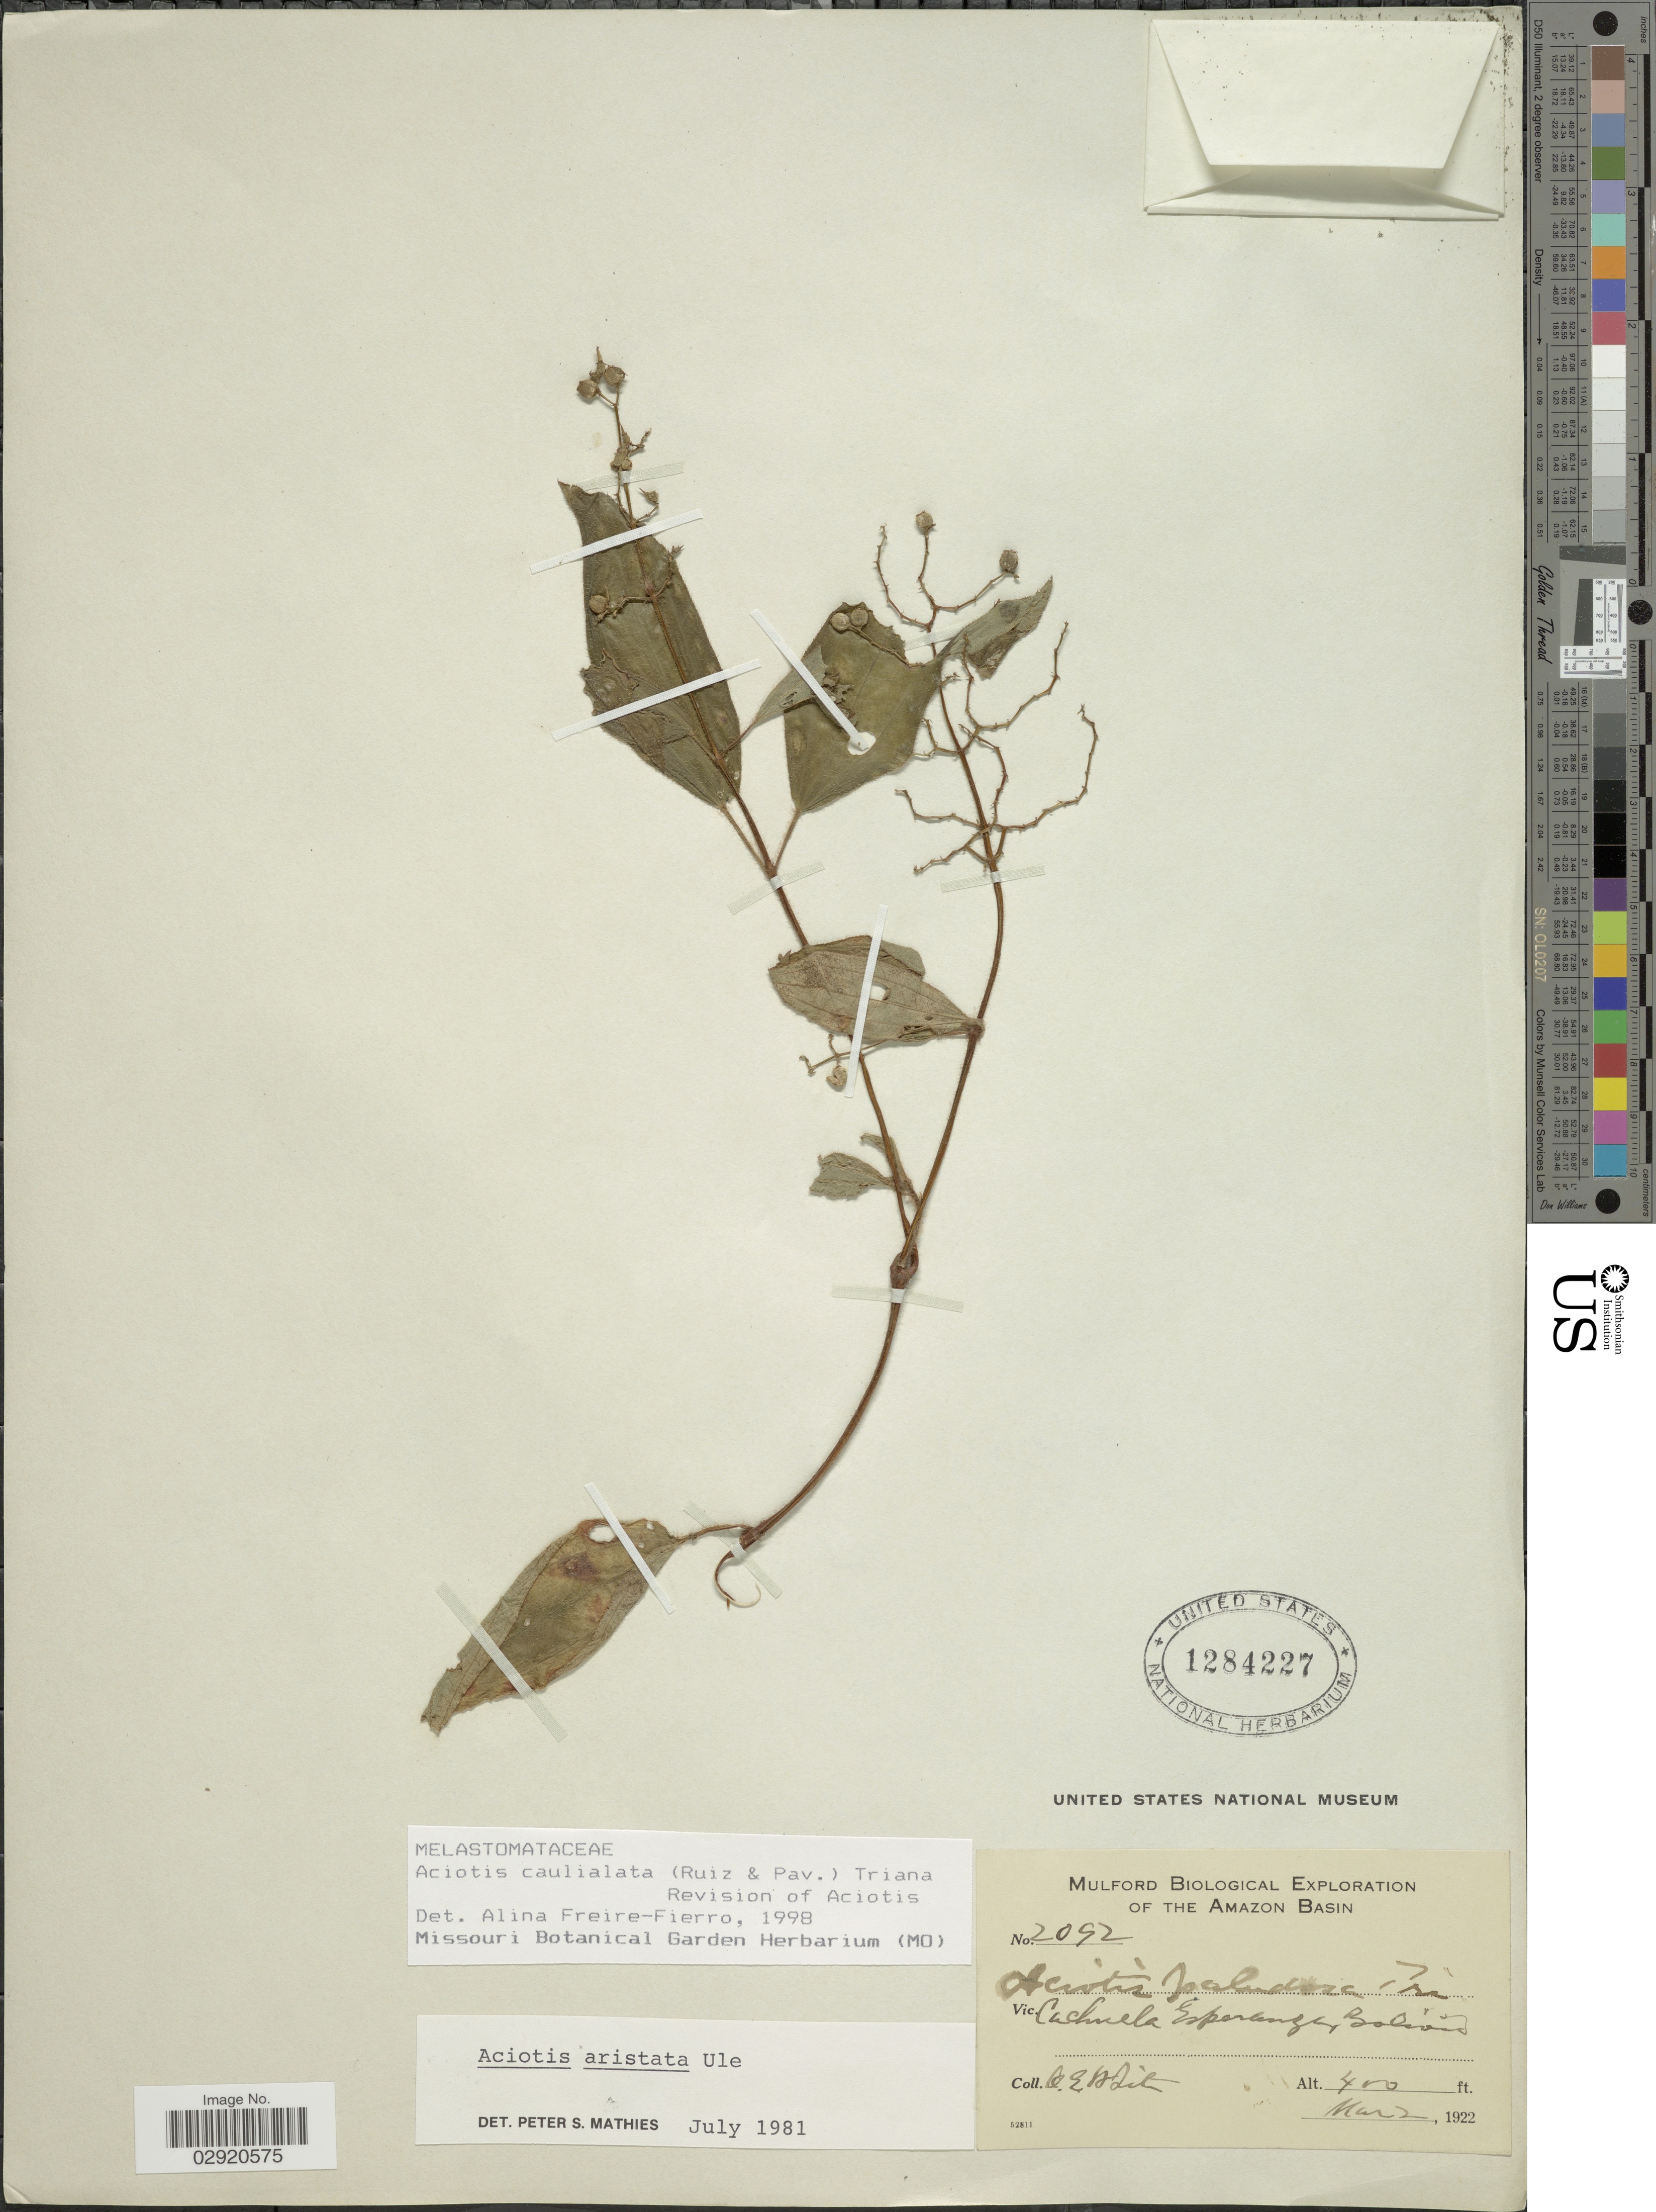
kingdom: Plantae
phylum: Tracheophyta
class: Magnoliopsida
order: Myrtales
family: Melastomataceae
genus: Aciotis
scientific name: Aciotis rubricaulis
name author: (Mart. ex DC.) Triana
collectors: O. E. White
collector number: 2092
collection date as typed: Mar. 2, 1922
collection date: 1922-03-02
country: Bolivia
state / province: Beni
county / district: Vaca Diez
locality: Cachuela Esperanza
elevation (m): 122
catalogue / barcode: US 1284227